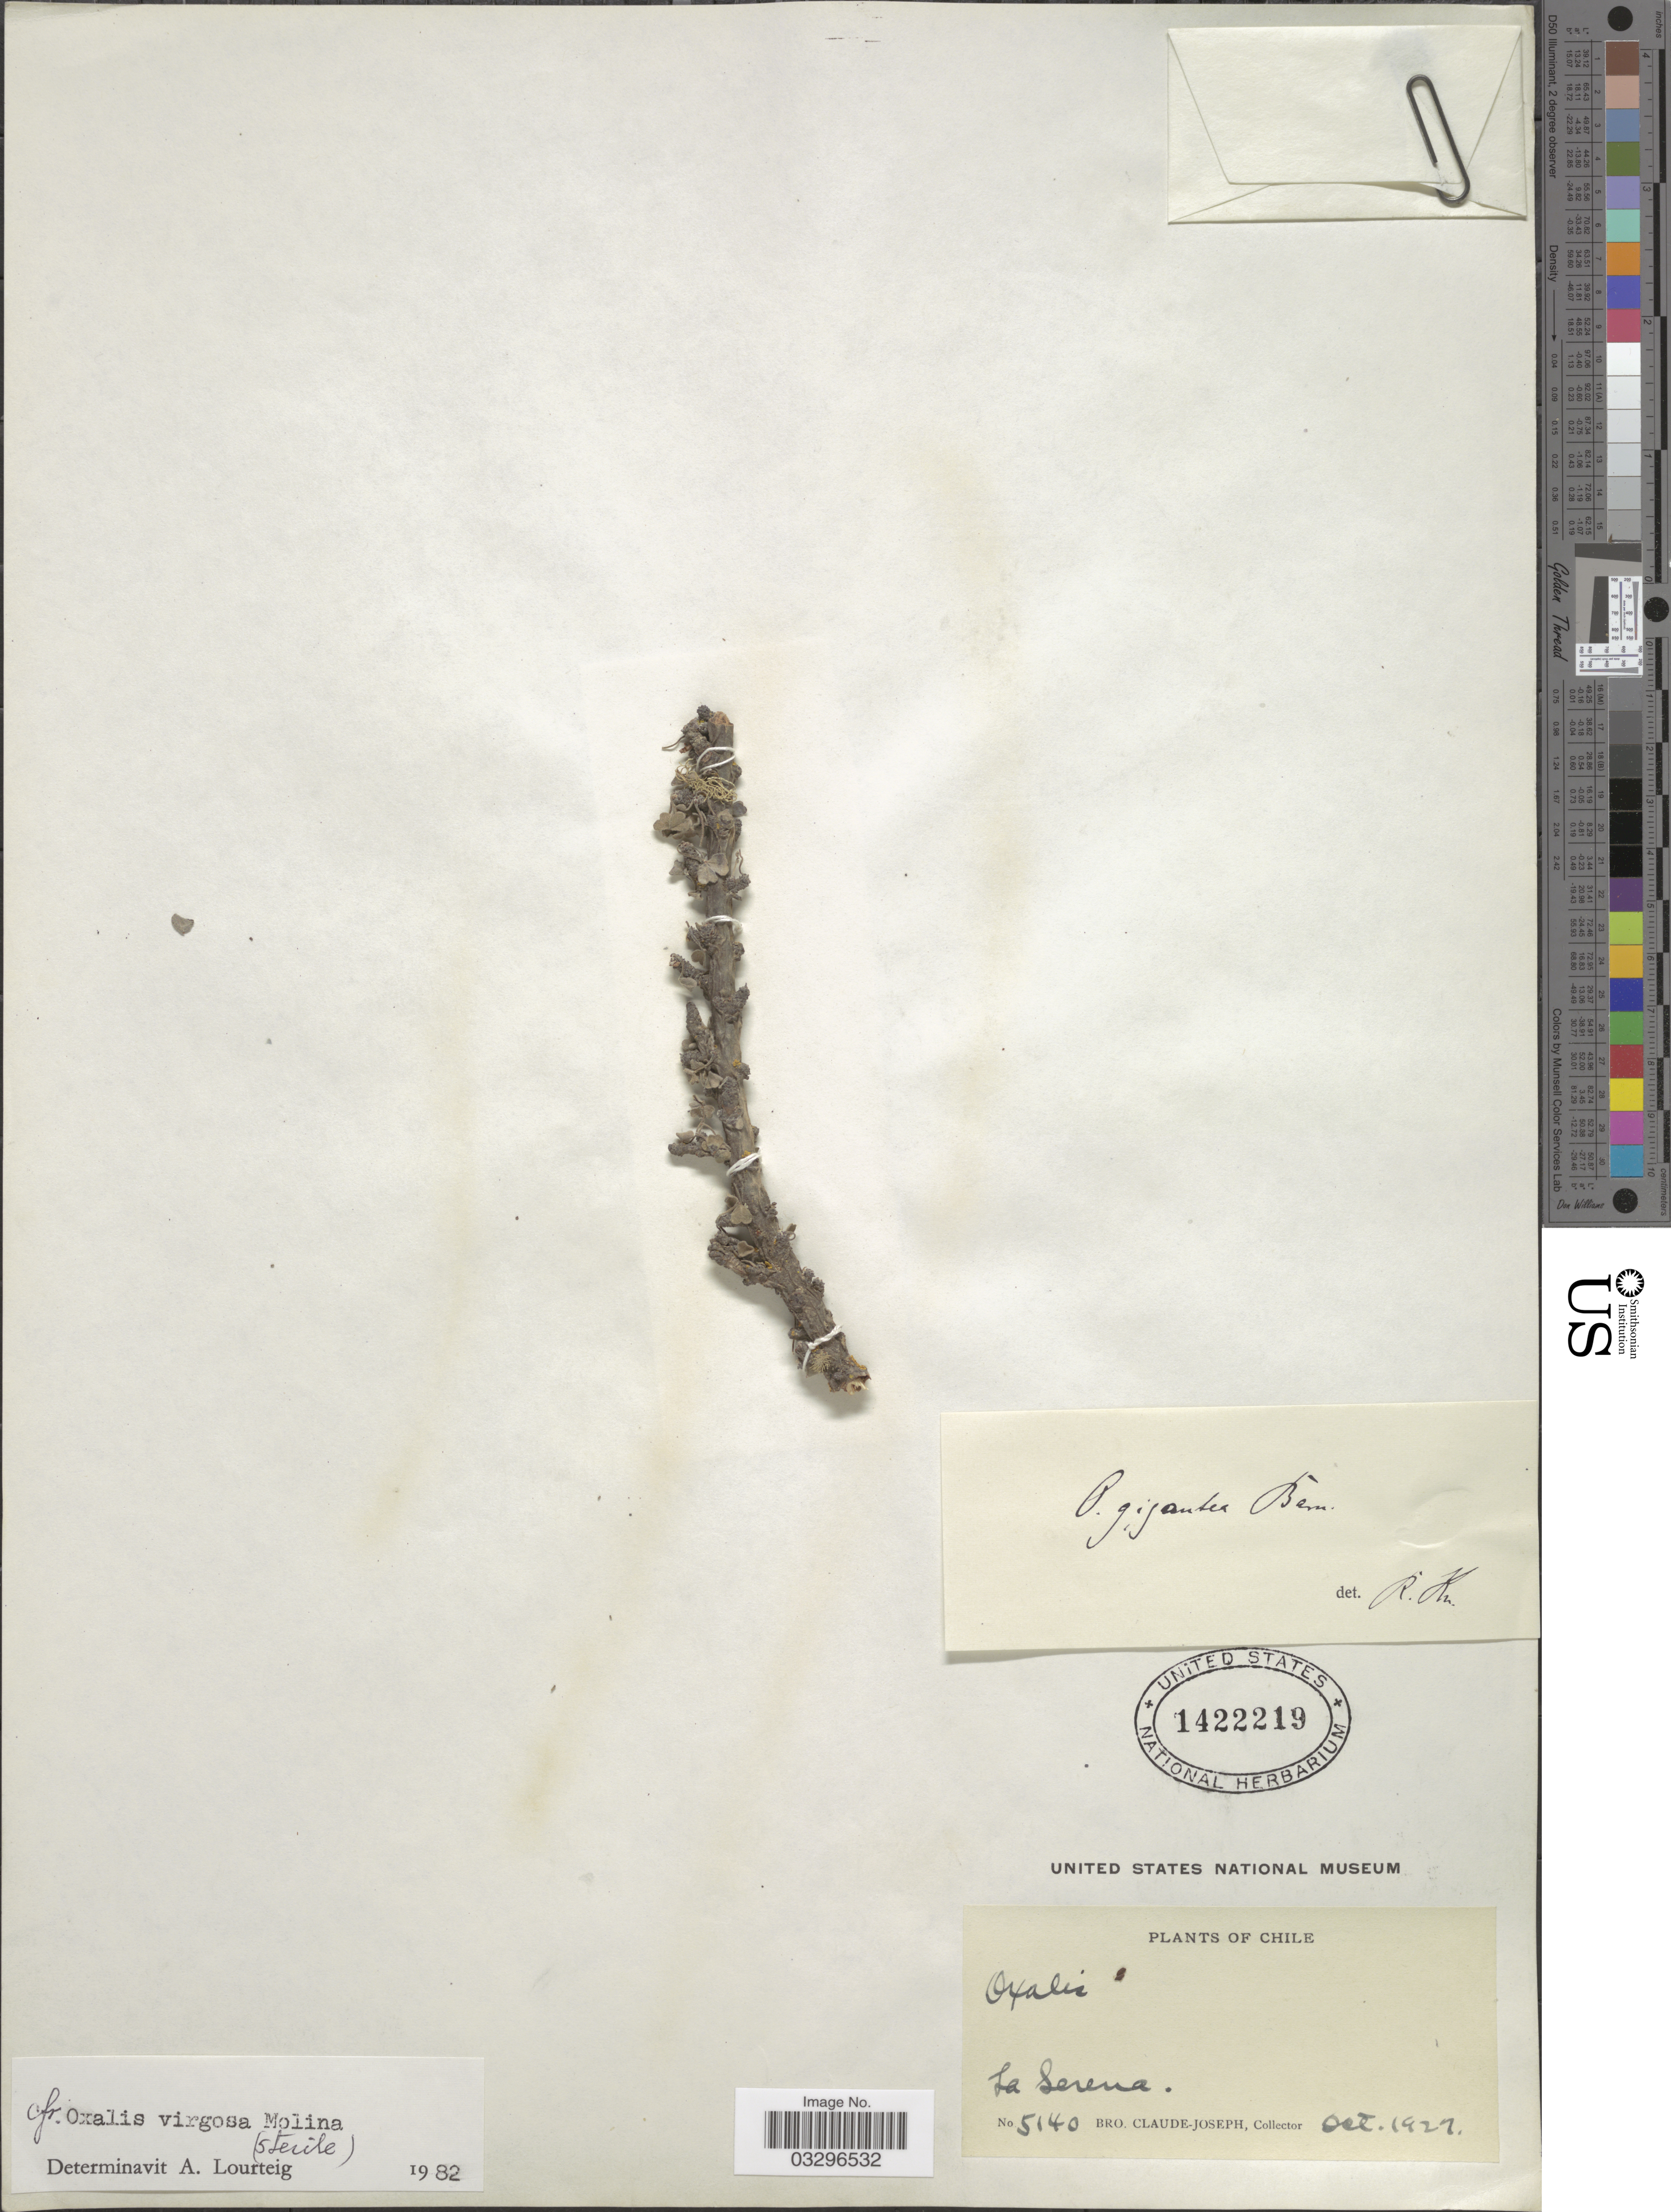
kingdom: Plantae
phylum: Tracheophyta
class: Magnoliopsida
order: Oxalidales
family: Oxalidaceae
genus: Oxalis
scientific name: Oxalis virgosa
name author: Molina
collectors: Bro. Claude-Joseph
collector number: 5140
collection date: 1927-10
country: Chile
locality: La Serena.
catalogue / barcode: US 1422219